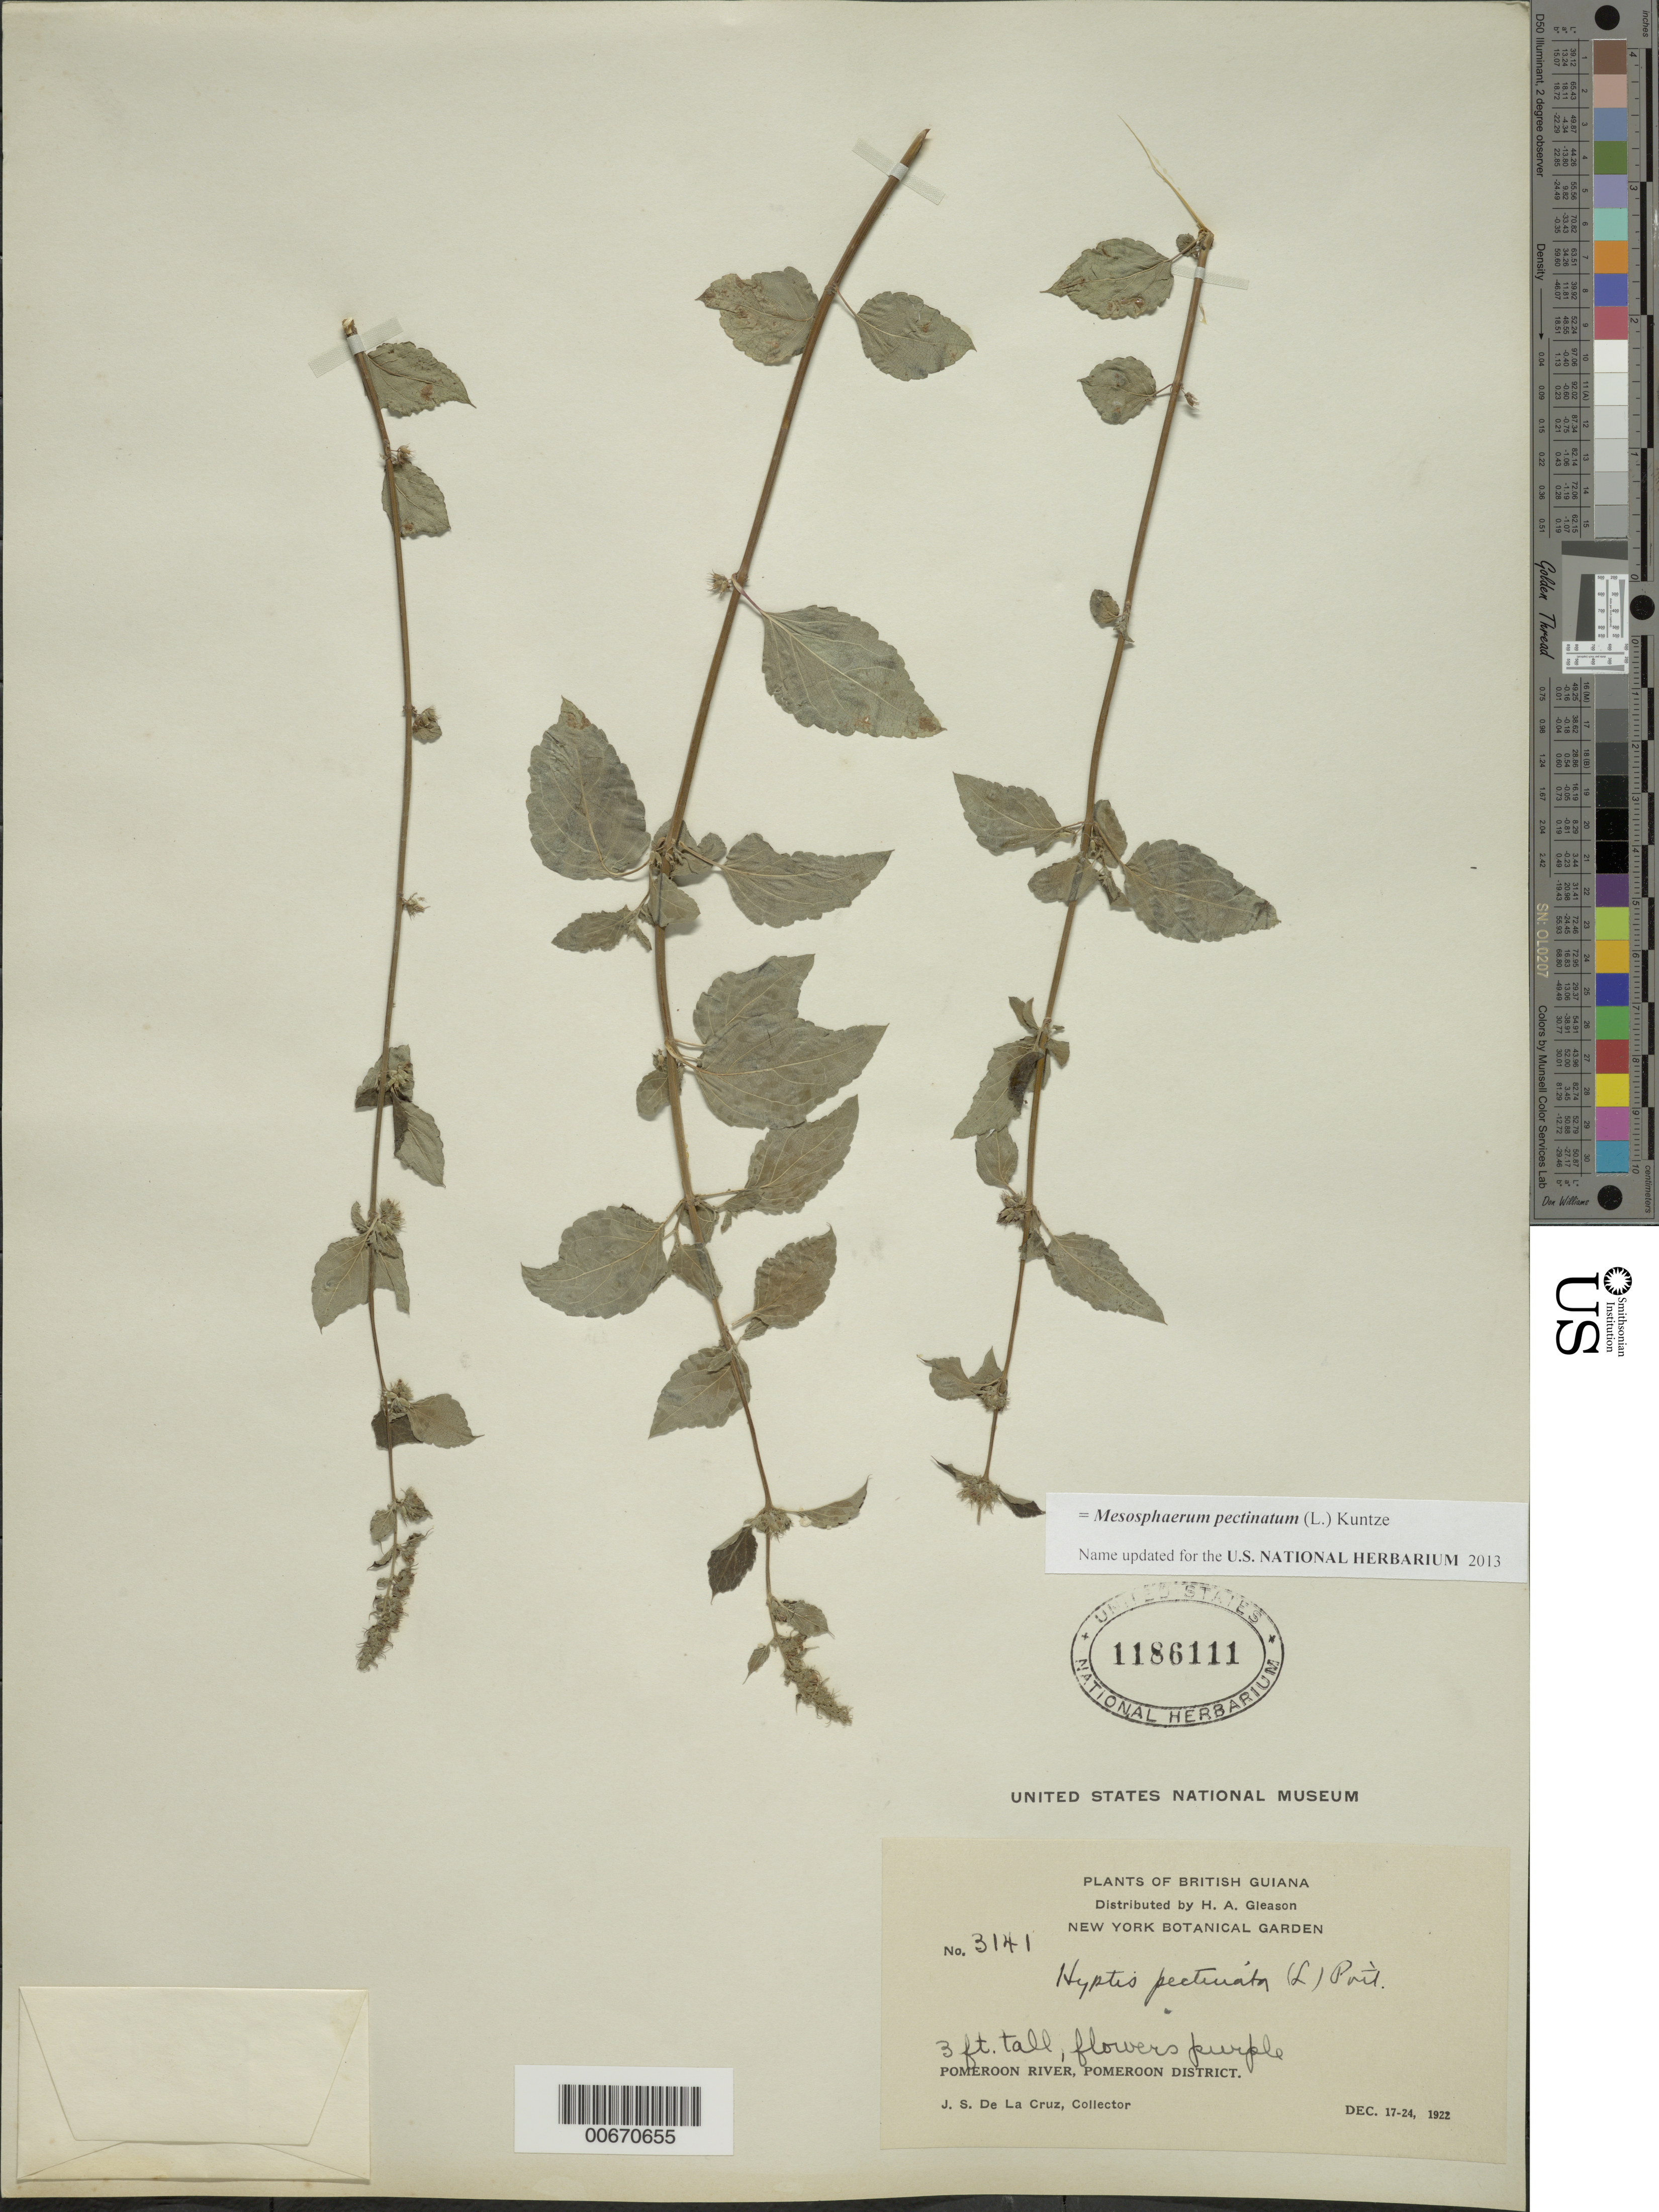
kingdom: Plantae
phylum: Tracheophyta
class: Magnoliopsida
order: Lamiales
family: Lamiaceae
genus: Hyptis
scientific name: Hyptis pectinata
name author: (L.) Poit.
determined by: Epling, C. C.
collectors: J. S. de la Cruz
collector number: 3141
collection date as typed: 17-Dec-22 to 24-Dec-22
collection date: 1922-12-17/1922-12-24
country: Guyana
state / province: Pomeroon-Supenaam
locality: Pomeroon R.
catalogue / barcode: US 1186111